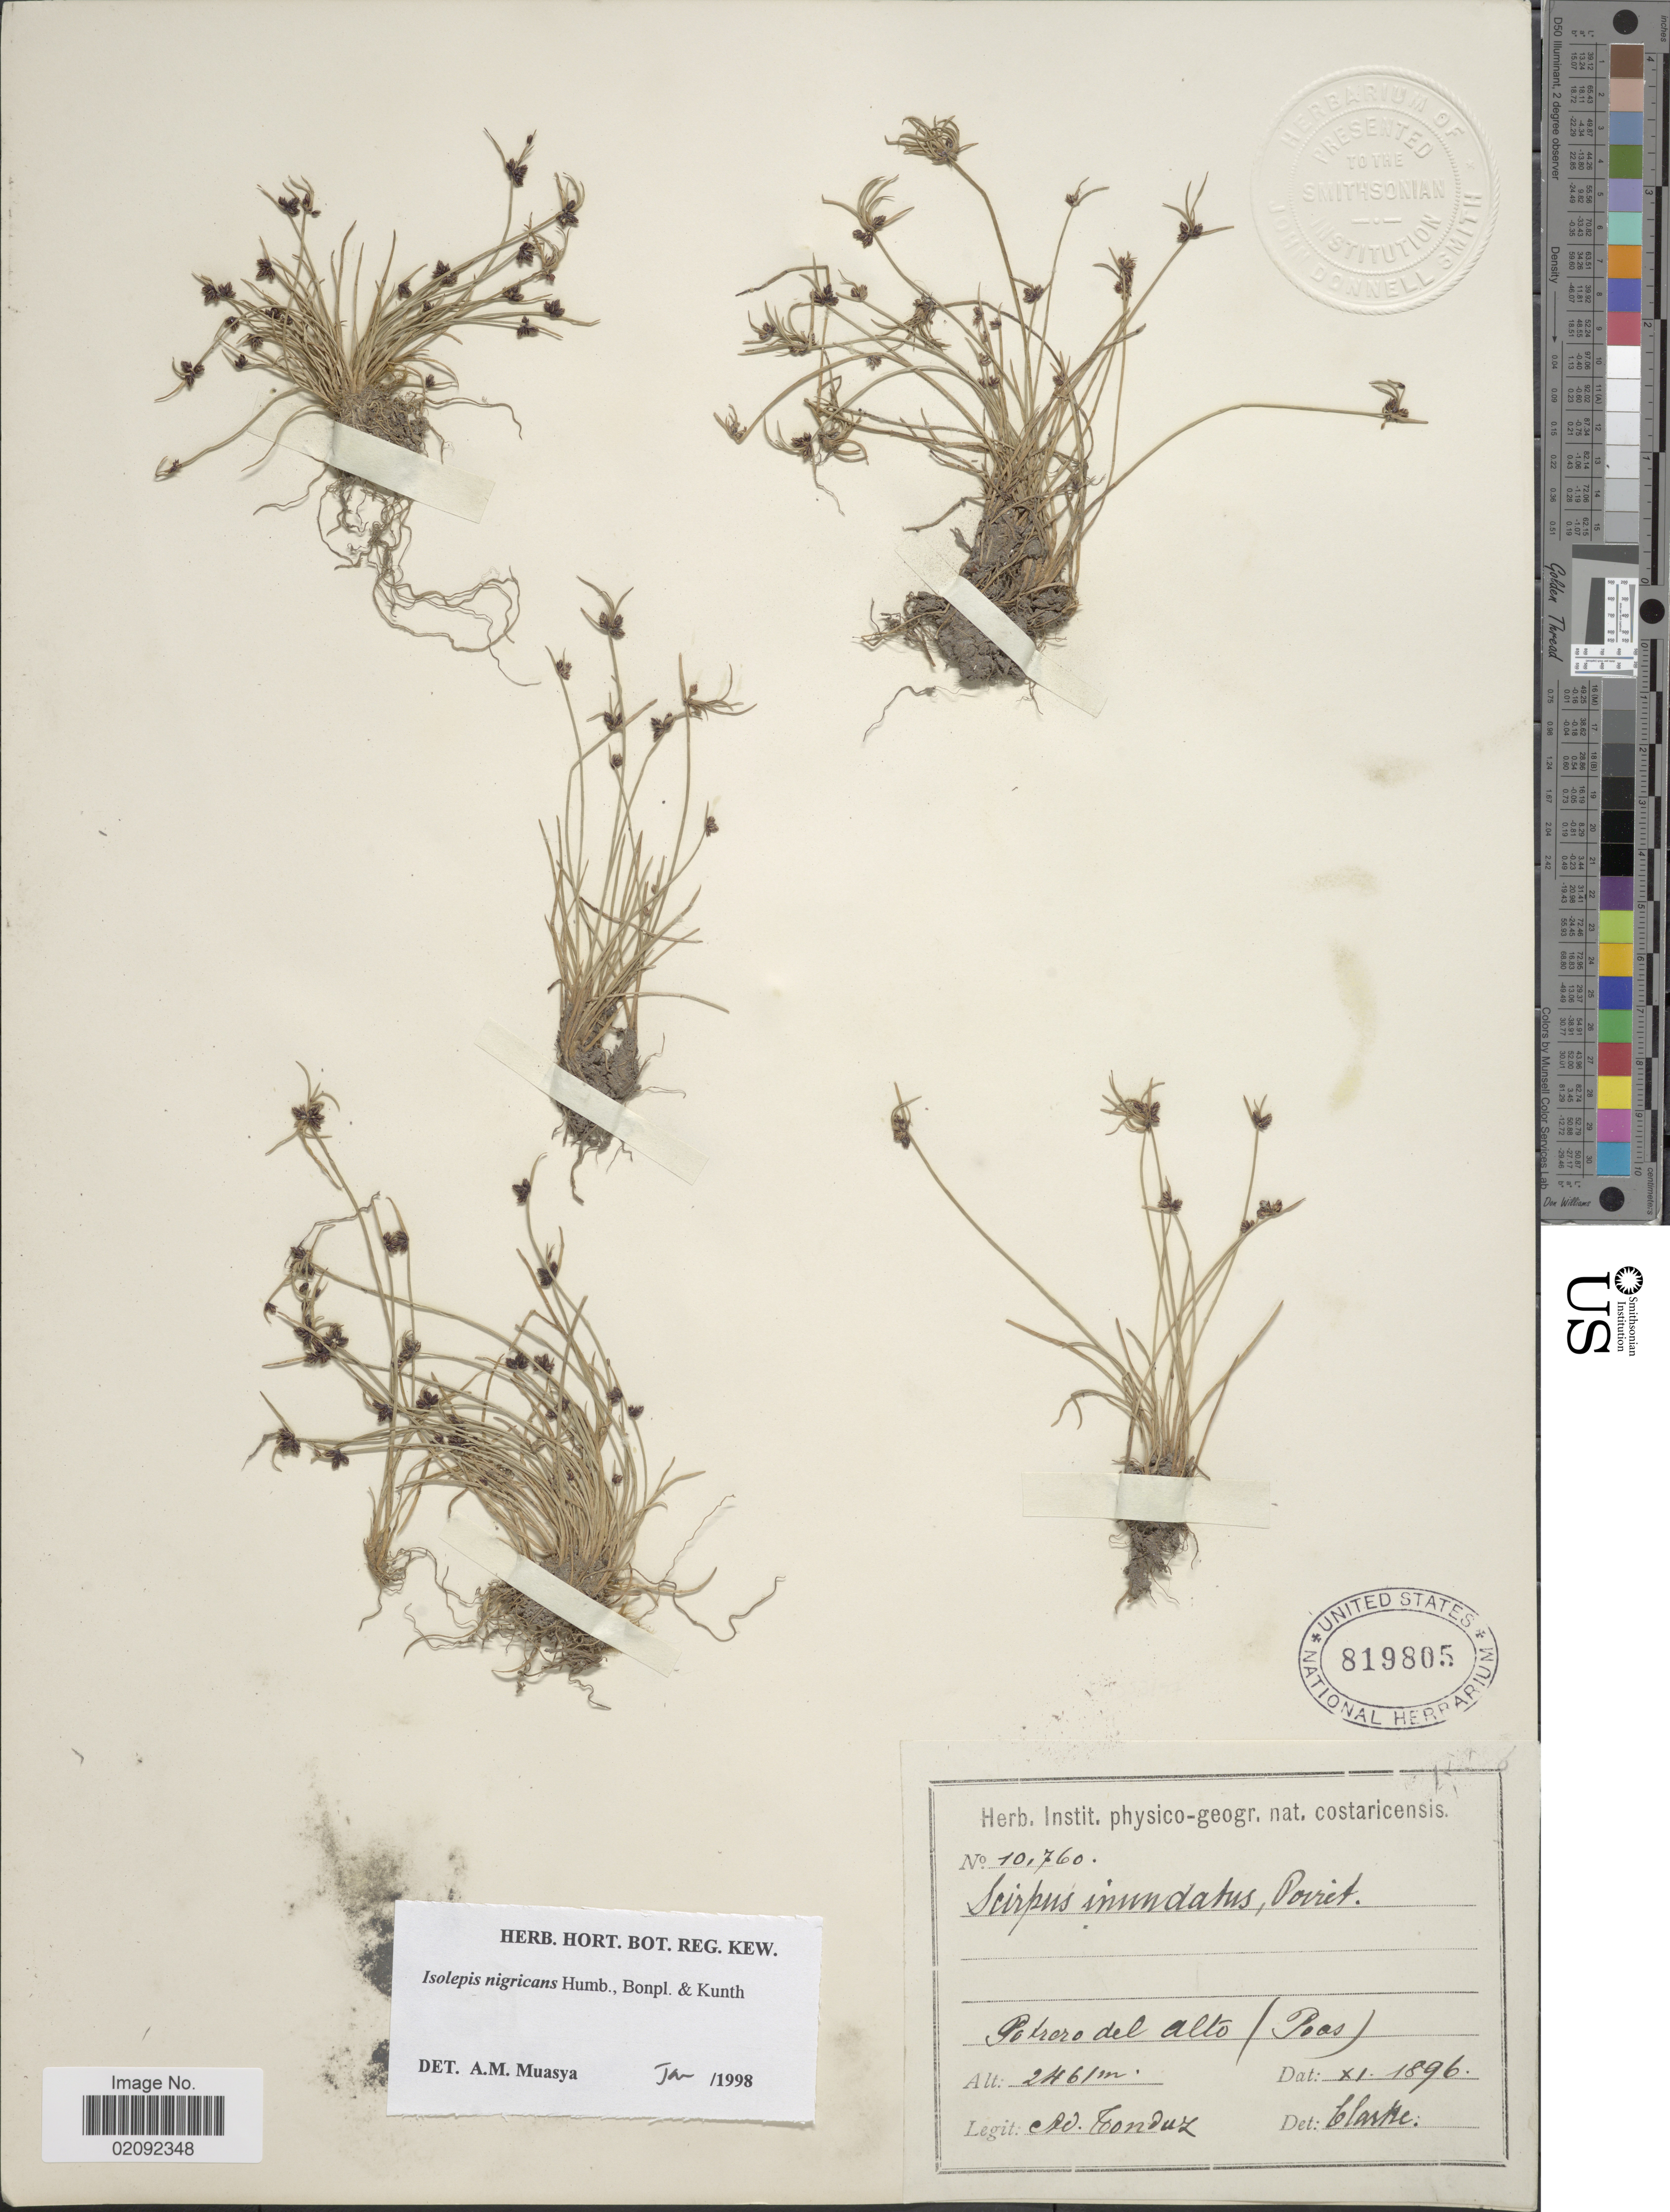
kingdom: Plantae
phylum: Tracheophyta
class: Liliopsida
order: Poales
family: Cyperaceae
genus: Isolepis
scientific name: Isolepis nigricans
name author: Kunth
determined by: Muasya, A. M.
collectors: A. Tonduz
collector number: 10760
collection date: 1896-11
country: Costa Rica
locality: Potrero del Alto (Poas)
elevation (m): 2461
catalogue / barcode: US 819805